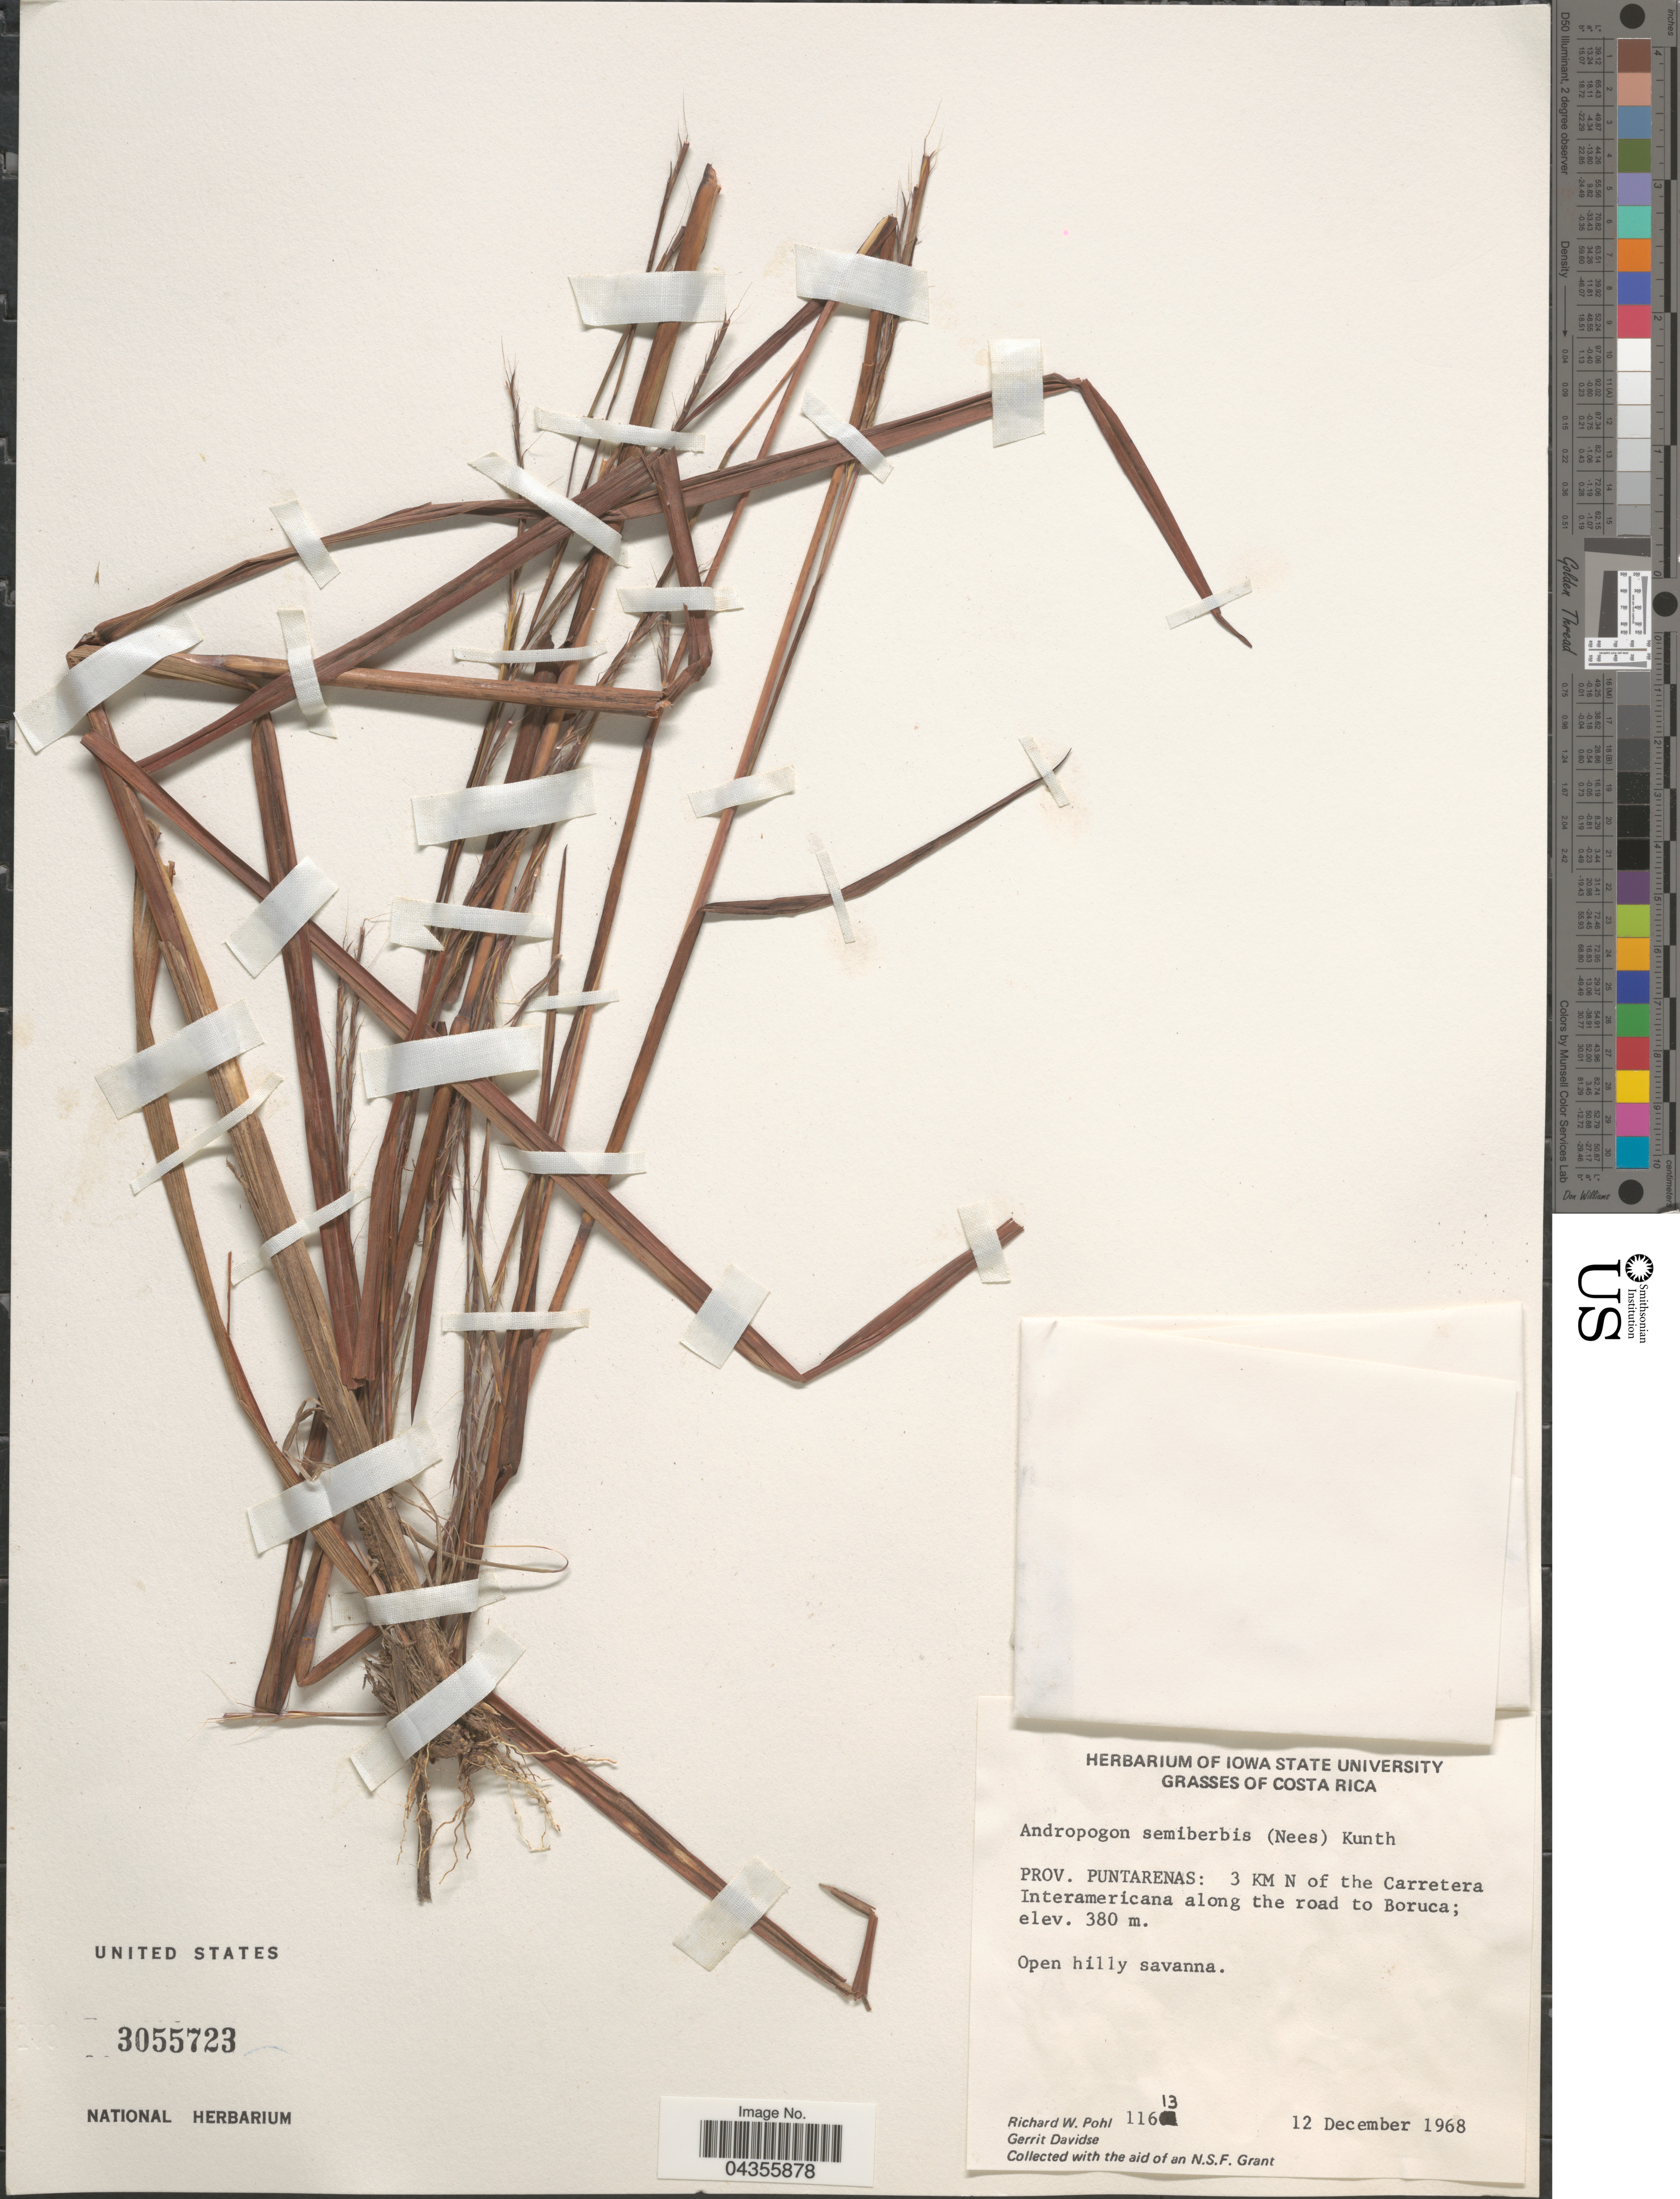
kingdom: Plantae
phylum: Tracheophyta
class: Liliopsida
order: Poales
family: Poaceae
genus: Schizachyrium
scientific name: Schizachyrium sanguineum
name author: (Retz.) Alston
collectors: R. W. Pohl & G. Davidse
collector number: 11613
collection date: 1968-12-12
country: Costa Rica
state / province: Puntarenas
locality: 3 KM N of the Carretera Interamericana along the road to Boruca.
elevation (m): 380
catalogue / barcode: US 3055723